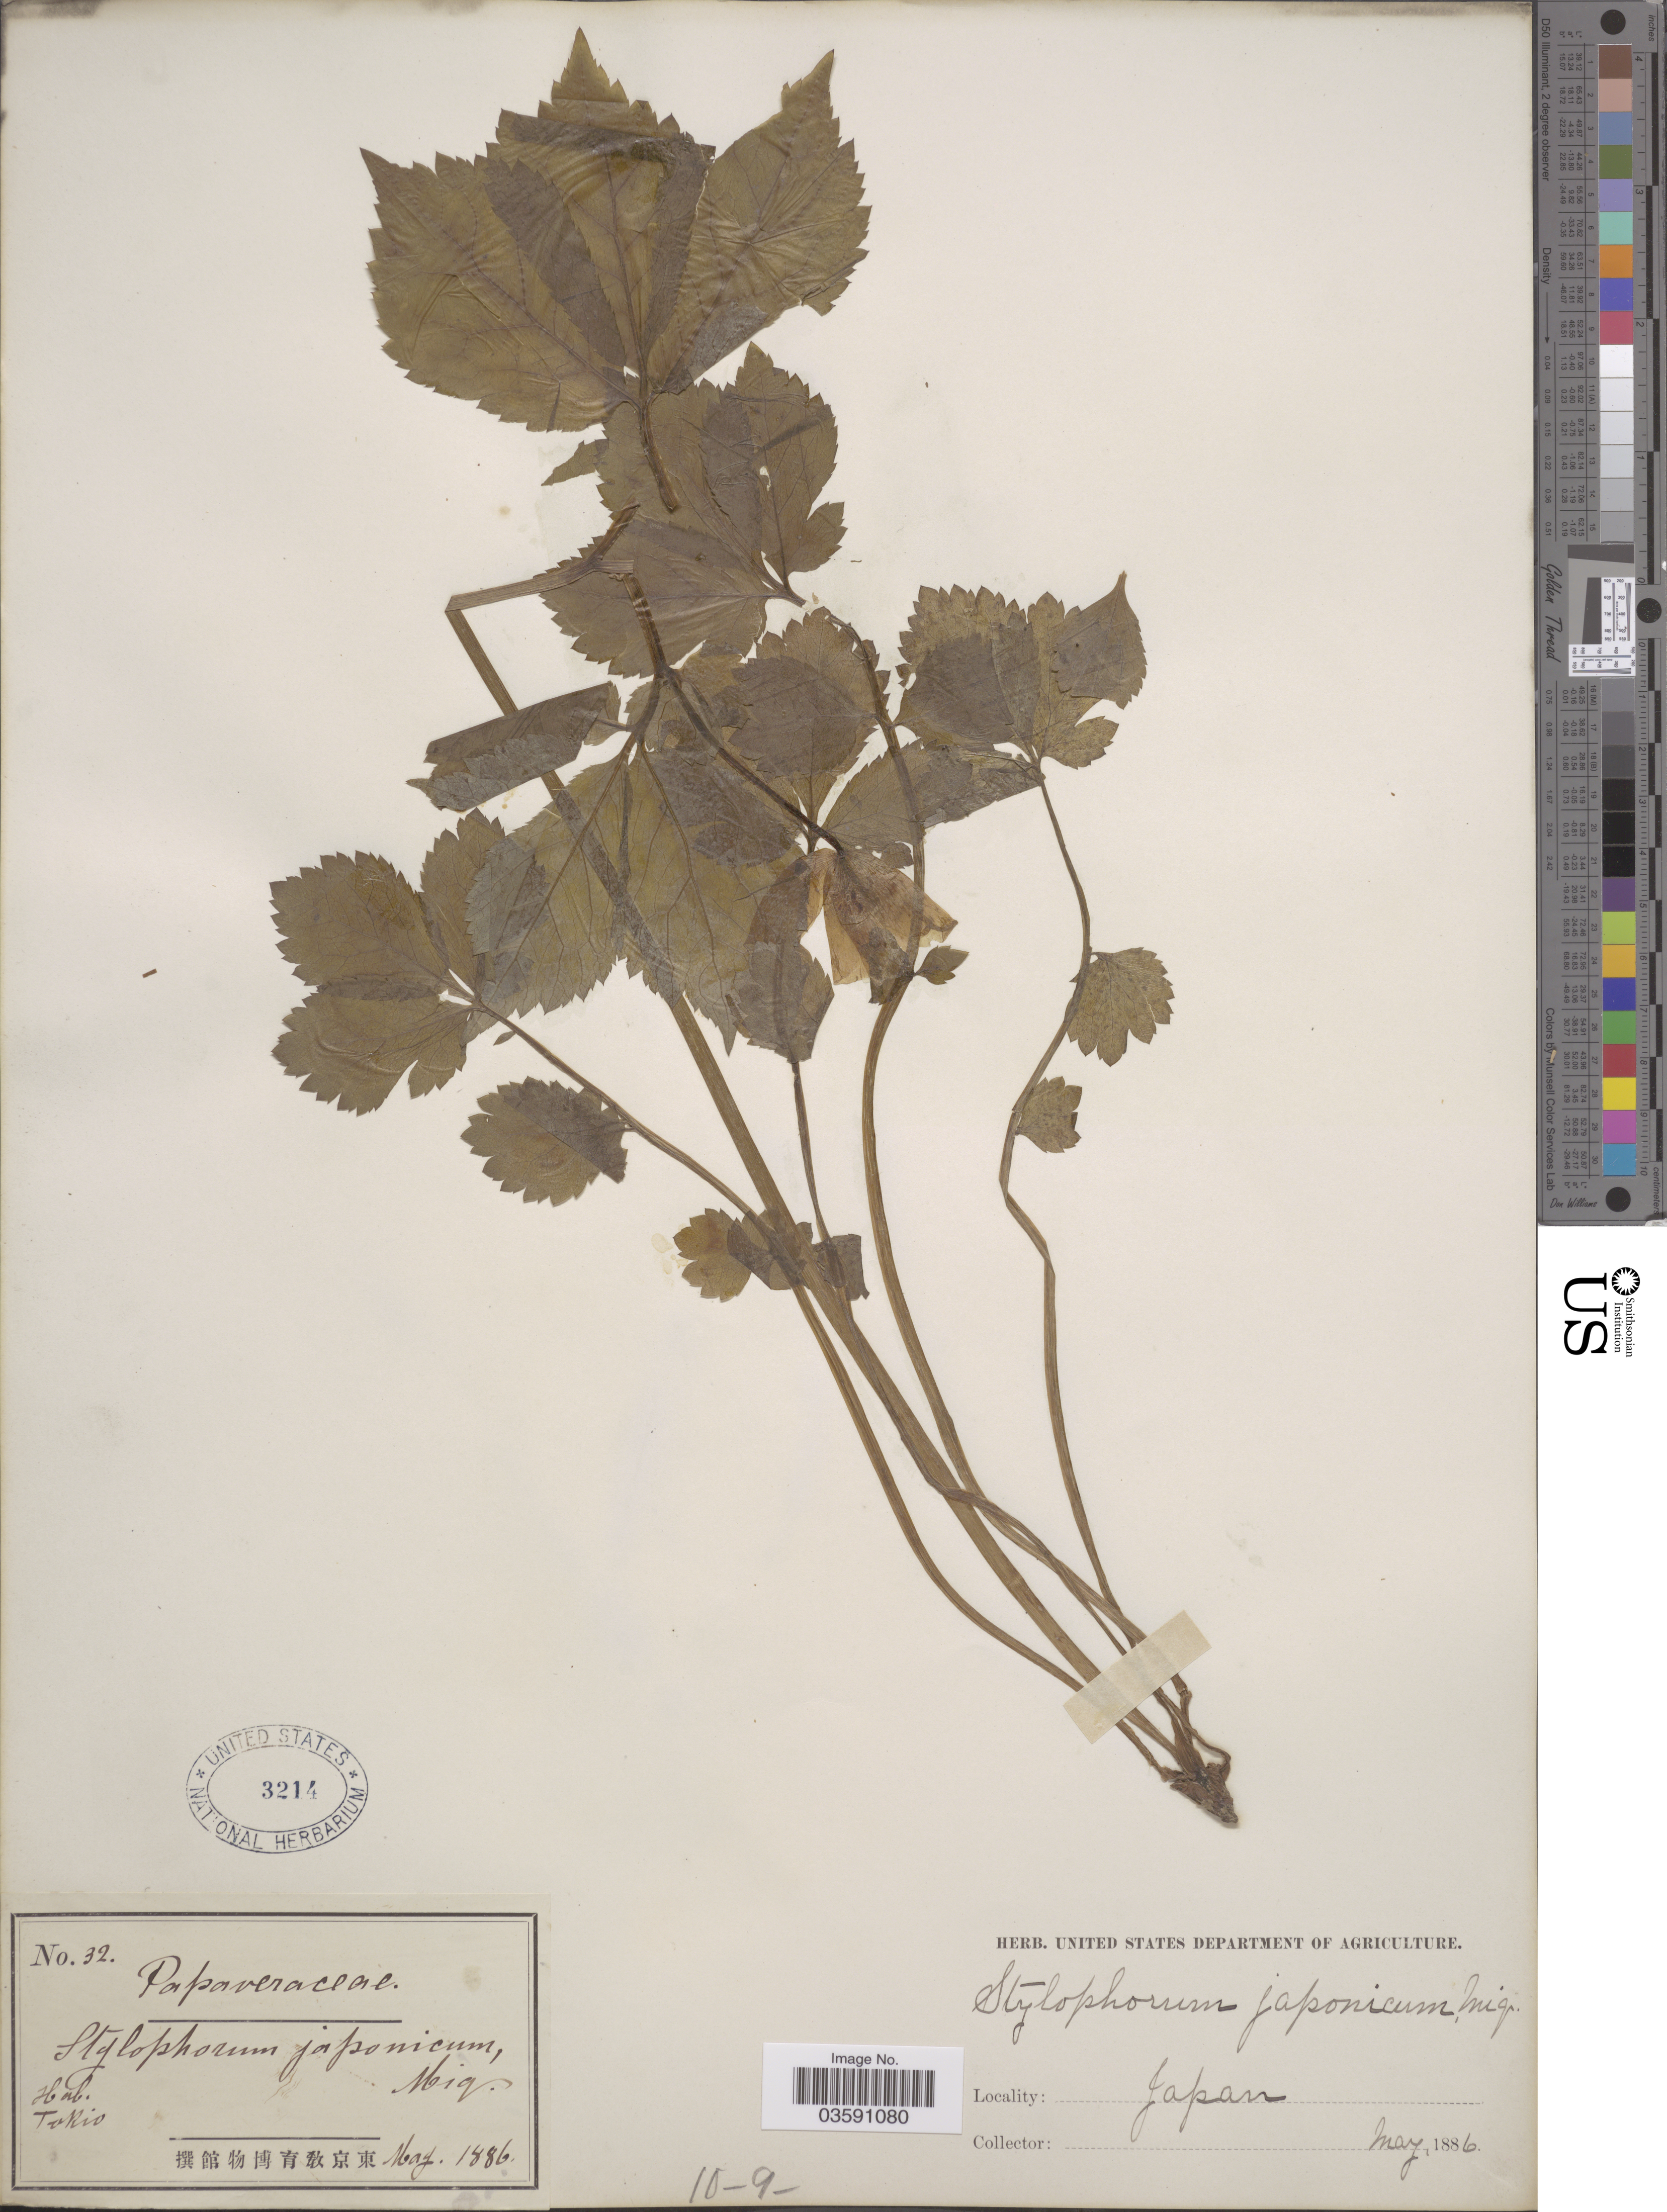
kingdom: Plantae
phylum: Tracheophyta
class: Magnoliopsida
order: Ranunculales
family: Papaveraceae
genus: Hylomecon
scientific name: Hylomecon japonica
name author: (Thunb.) Prantl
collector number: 32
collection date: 1886-05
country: Japan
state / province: Tokyo, Federal City of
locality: Tokio.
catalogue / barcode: US 3214